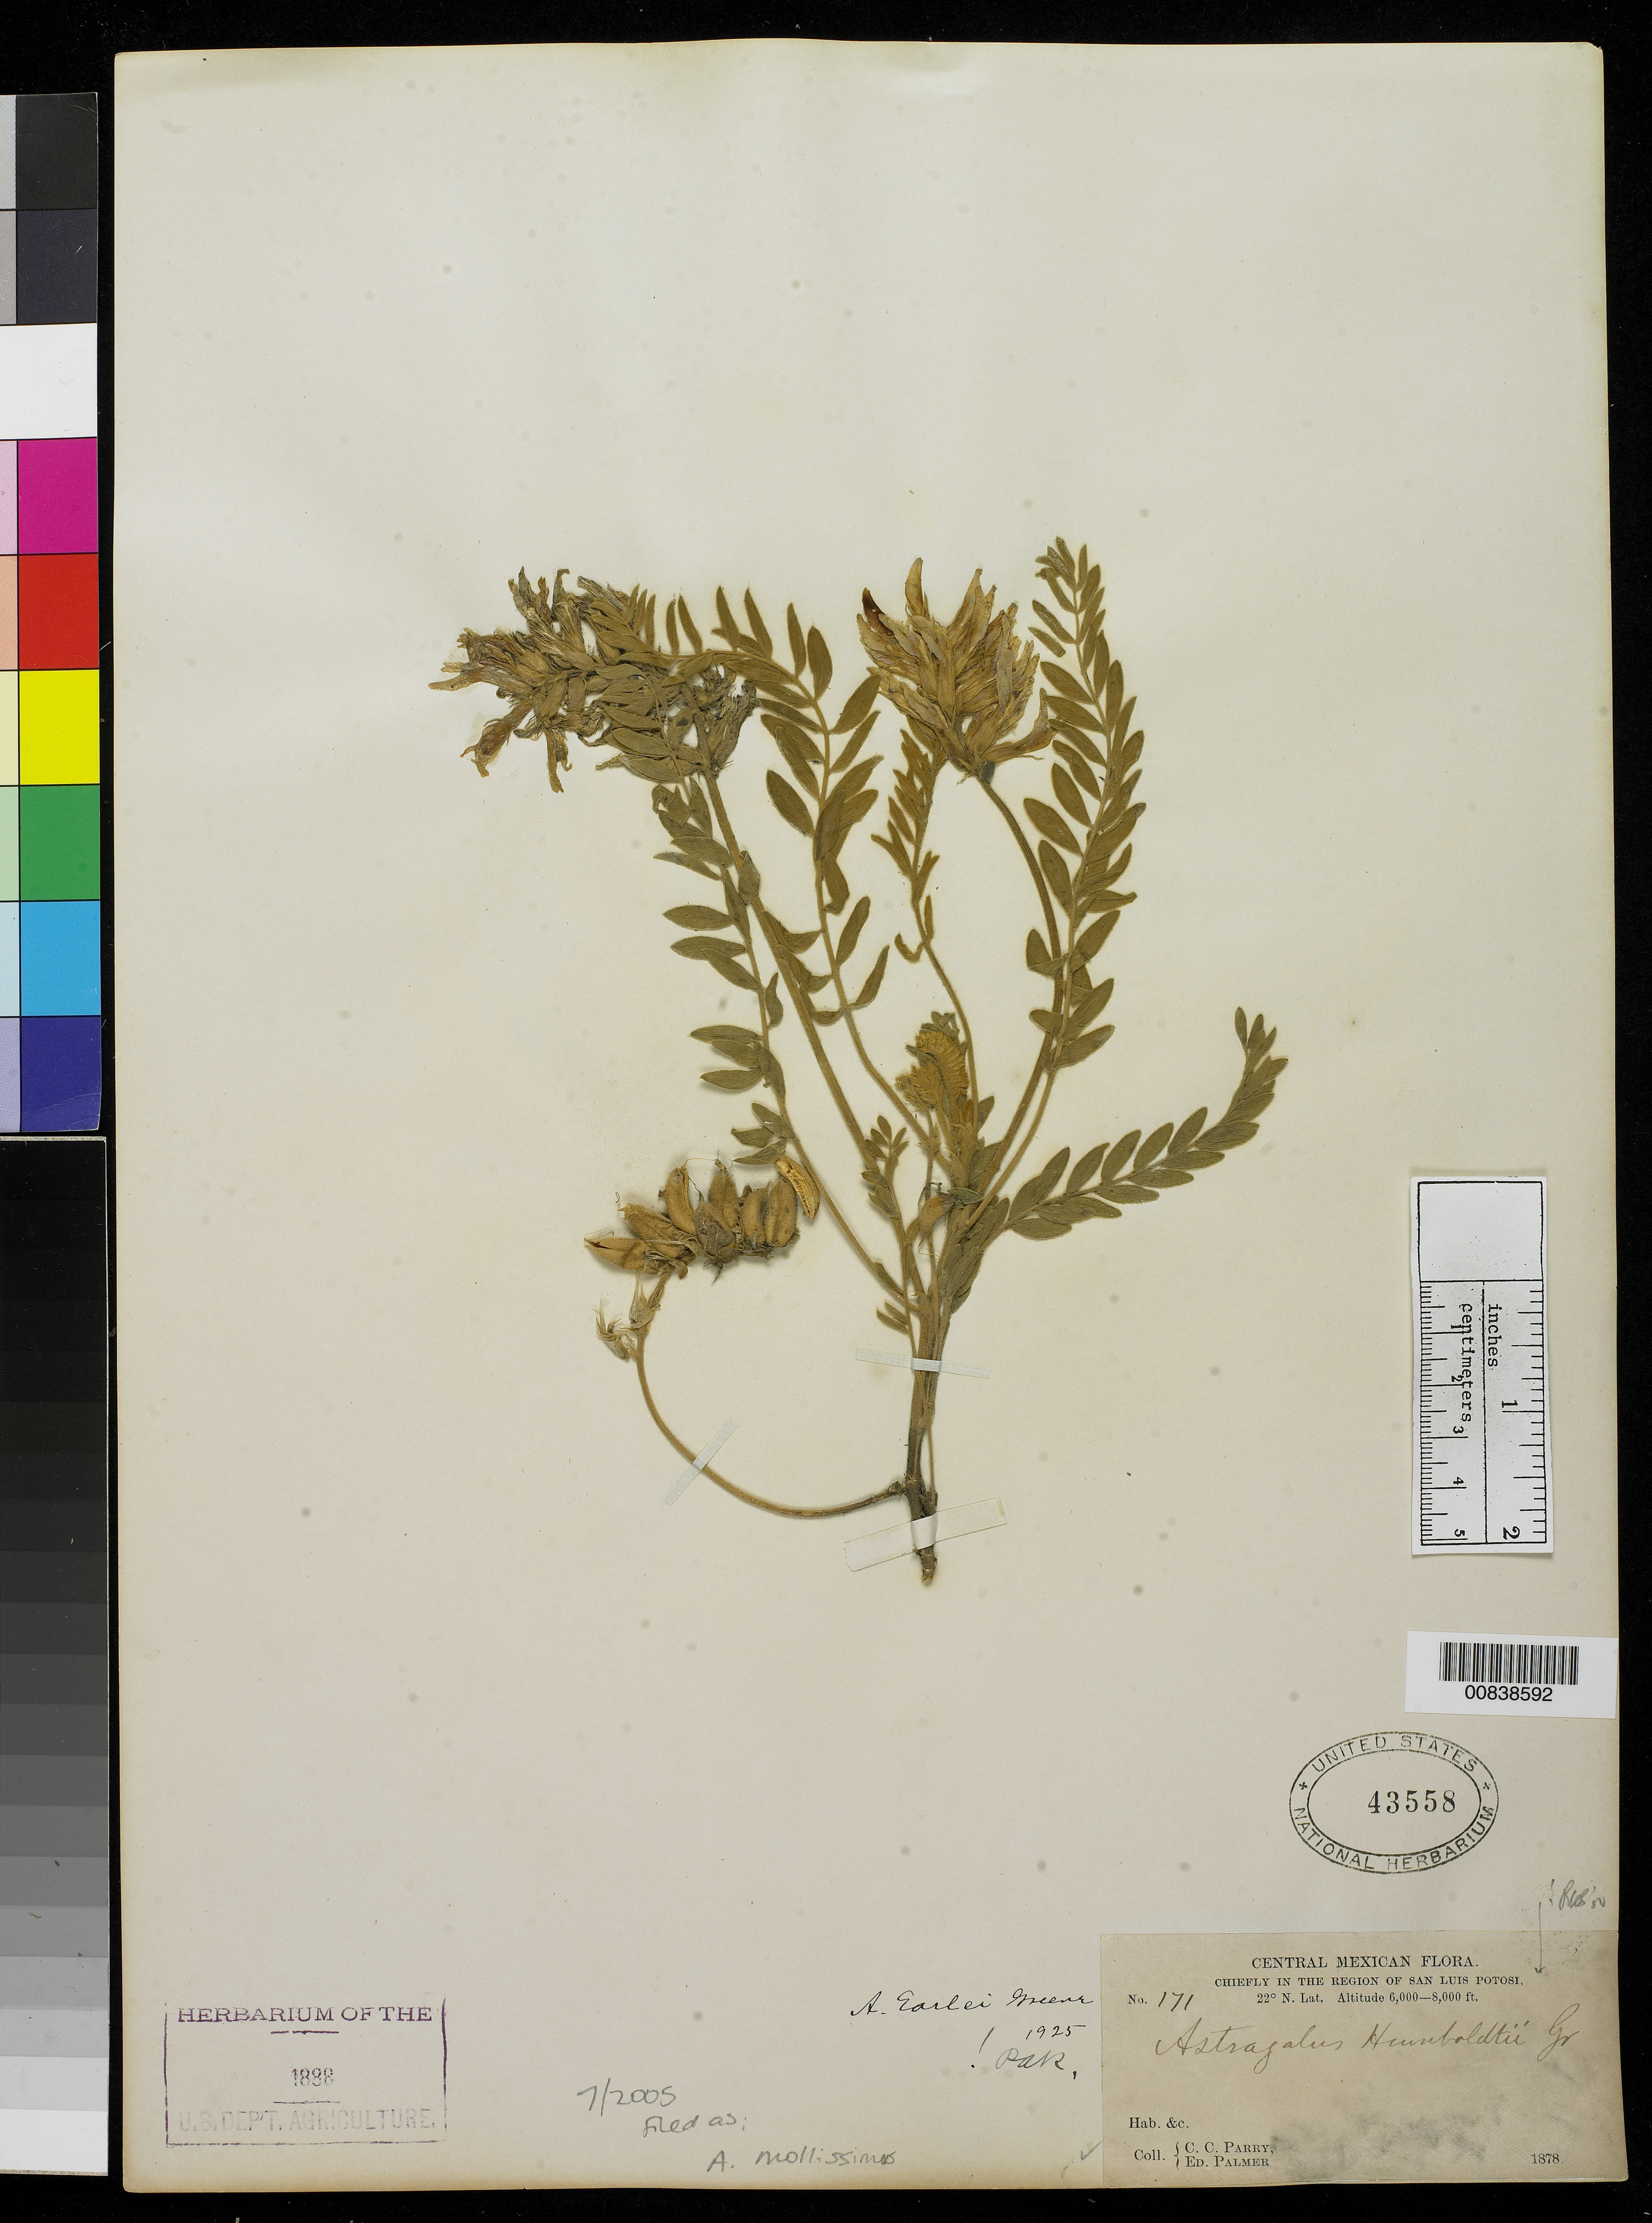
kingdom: Plantae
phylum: Tracheophyta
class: Magnoliopsida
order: Fabales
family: Fabaceae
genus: Astragalus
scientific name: Astragalus mollissimus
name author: Torr.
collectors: C. C. Parry & E. Palmer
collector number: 171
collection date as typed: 1878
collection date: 1878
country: Mexico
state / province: San Luis Potosí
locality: Chiefly in the region of San Luis Potosí.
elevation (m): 1829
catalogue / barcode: US 43558